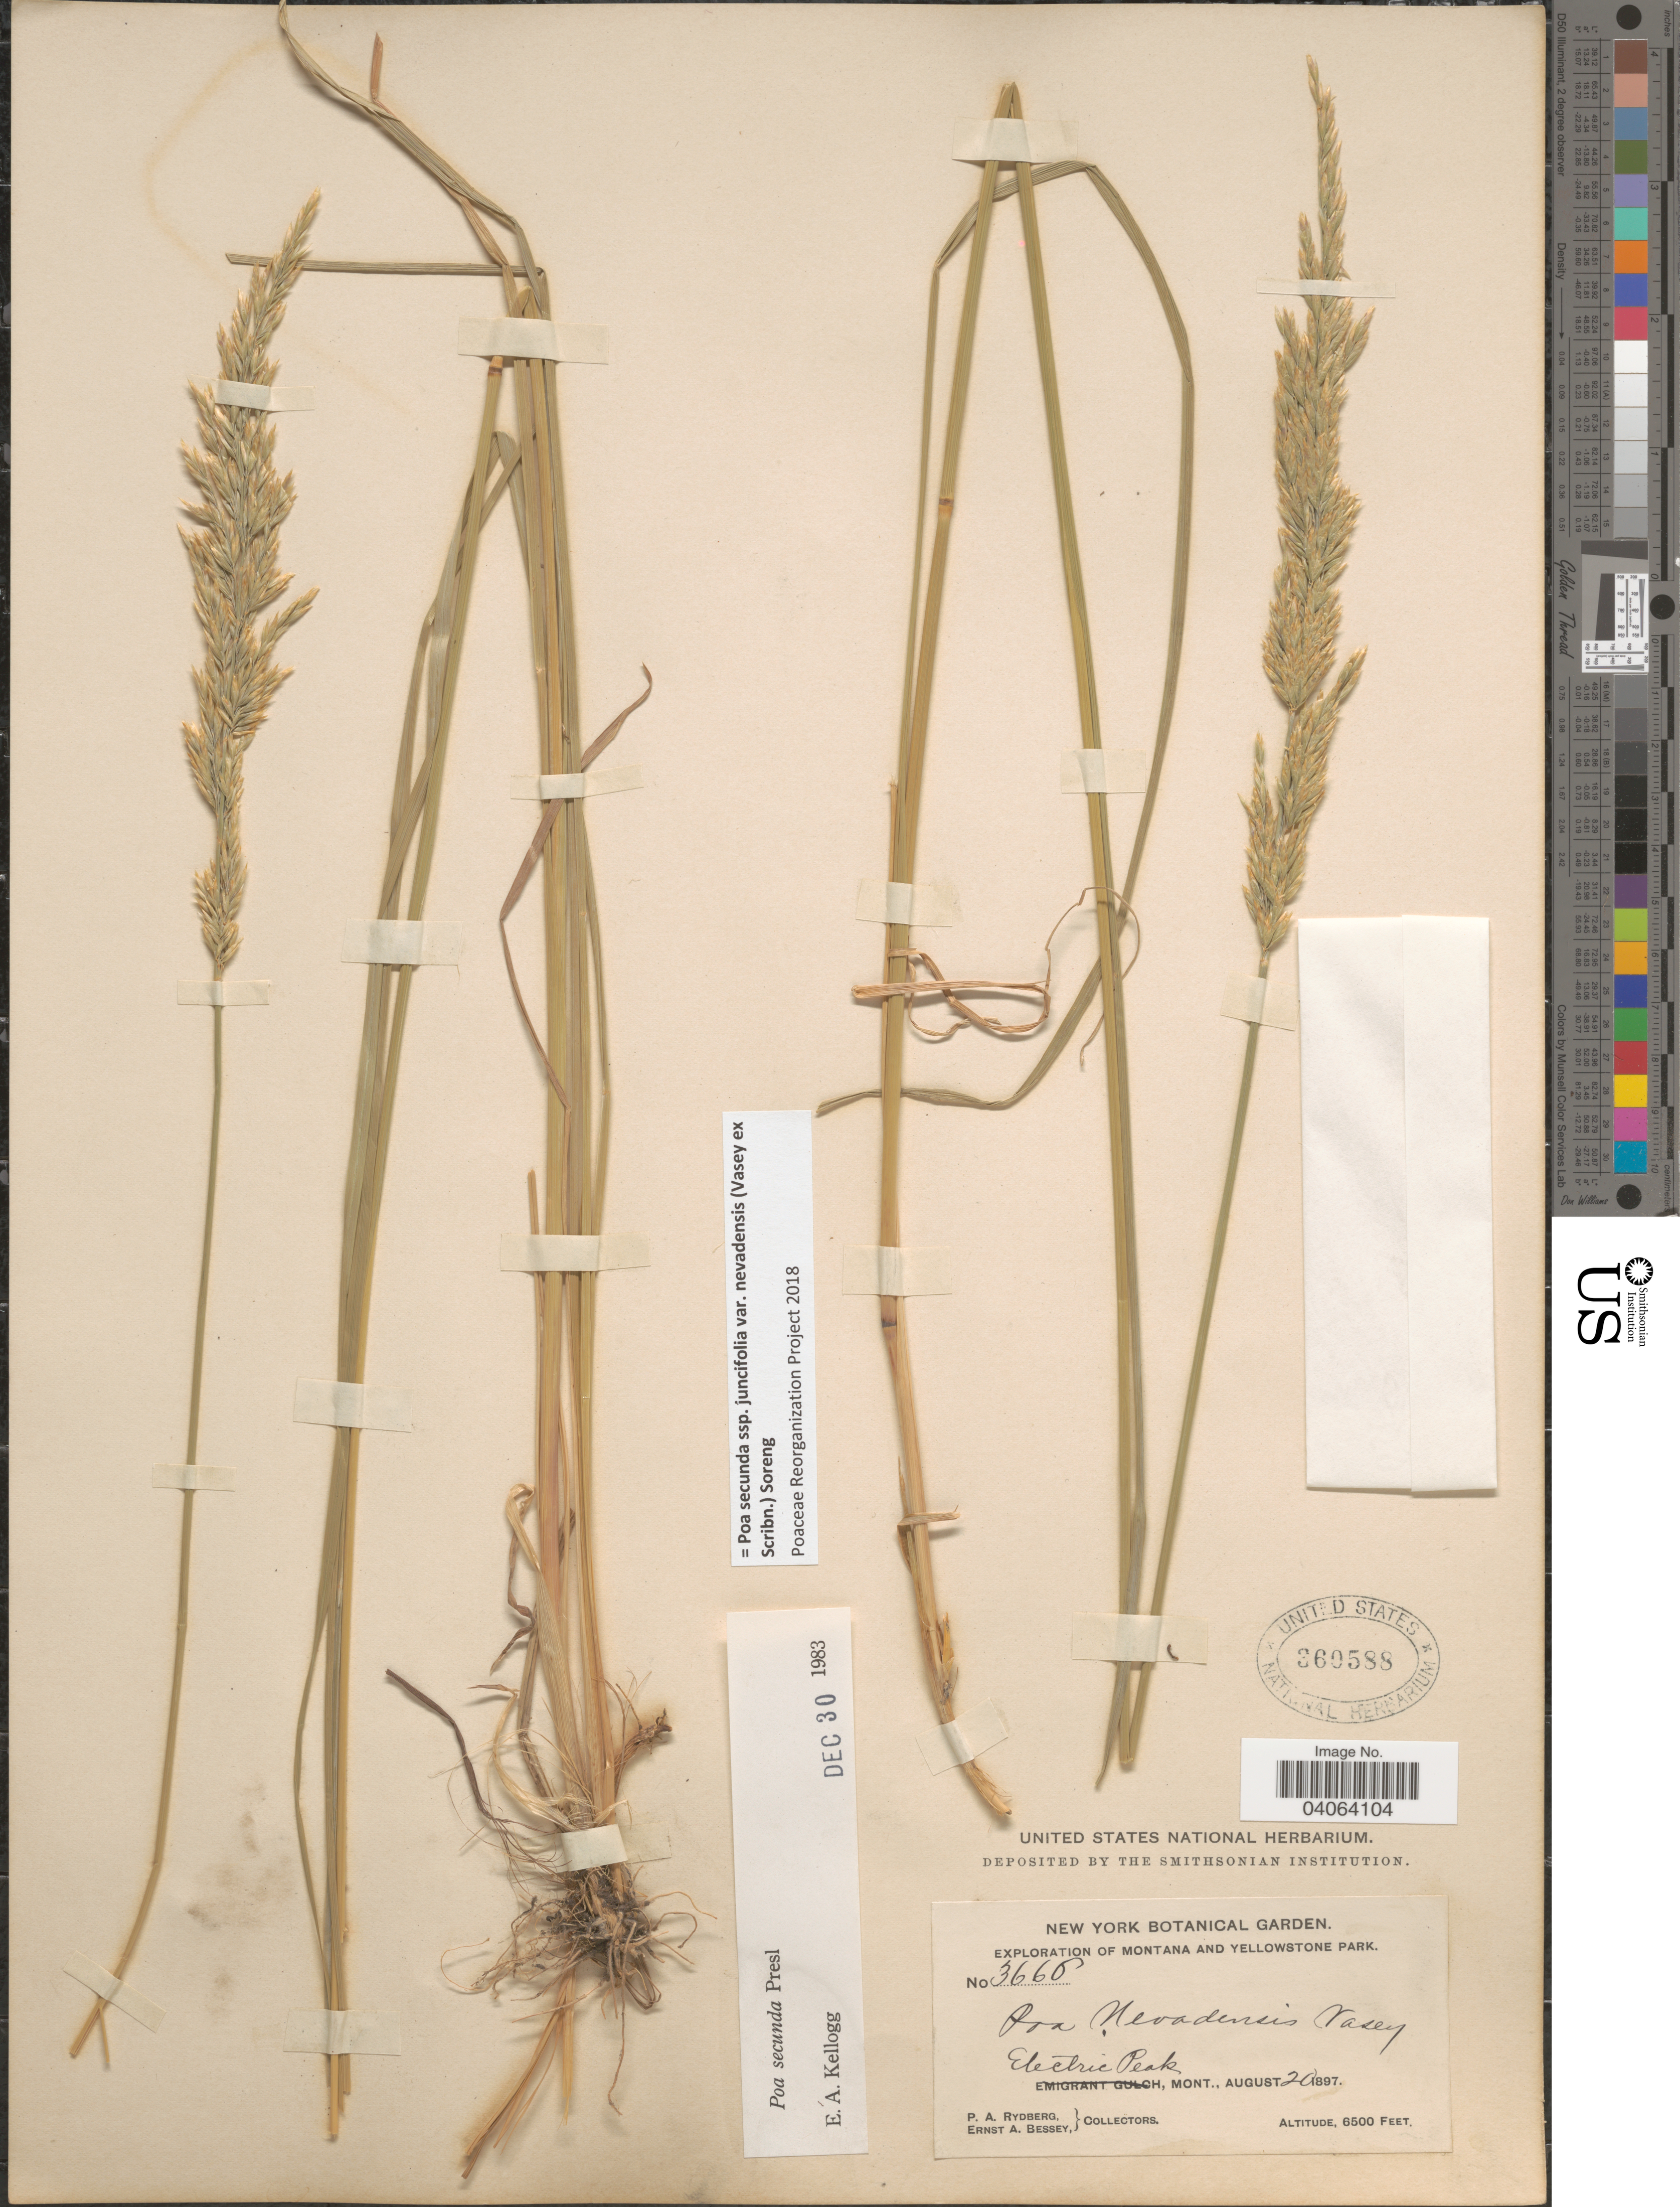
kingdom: Plantae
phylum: Tracheophyta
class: Liliopsida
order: Poales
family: Poaceae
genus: Poa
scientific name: Poa secunda subsp. juncifolia var. nevadensis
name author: (Vasey ex Scribn.) Soreng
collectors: P. A. Rydberg & E. A. Bessey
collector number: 3668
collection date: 1897-08-20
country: United States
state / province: Montana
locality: Montana and Yellowstone Park. Electric Peak.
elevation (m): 1981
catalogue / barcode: US 360588